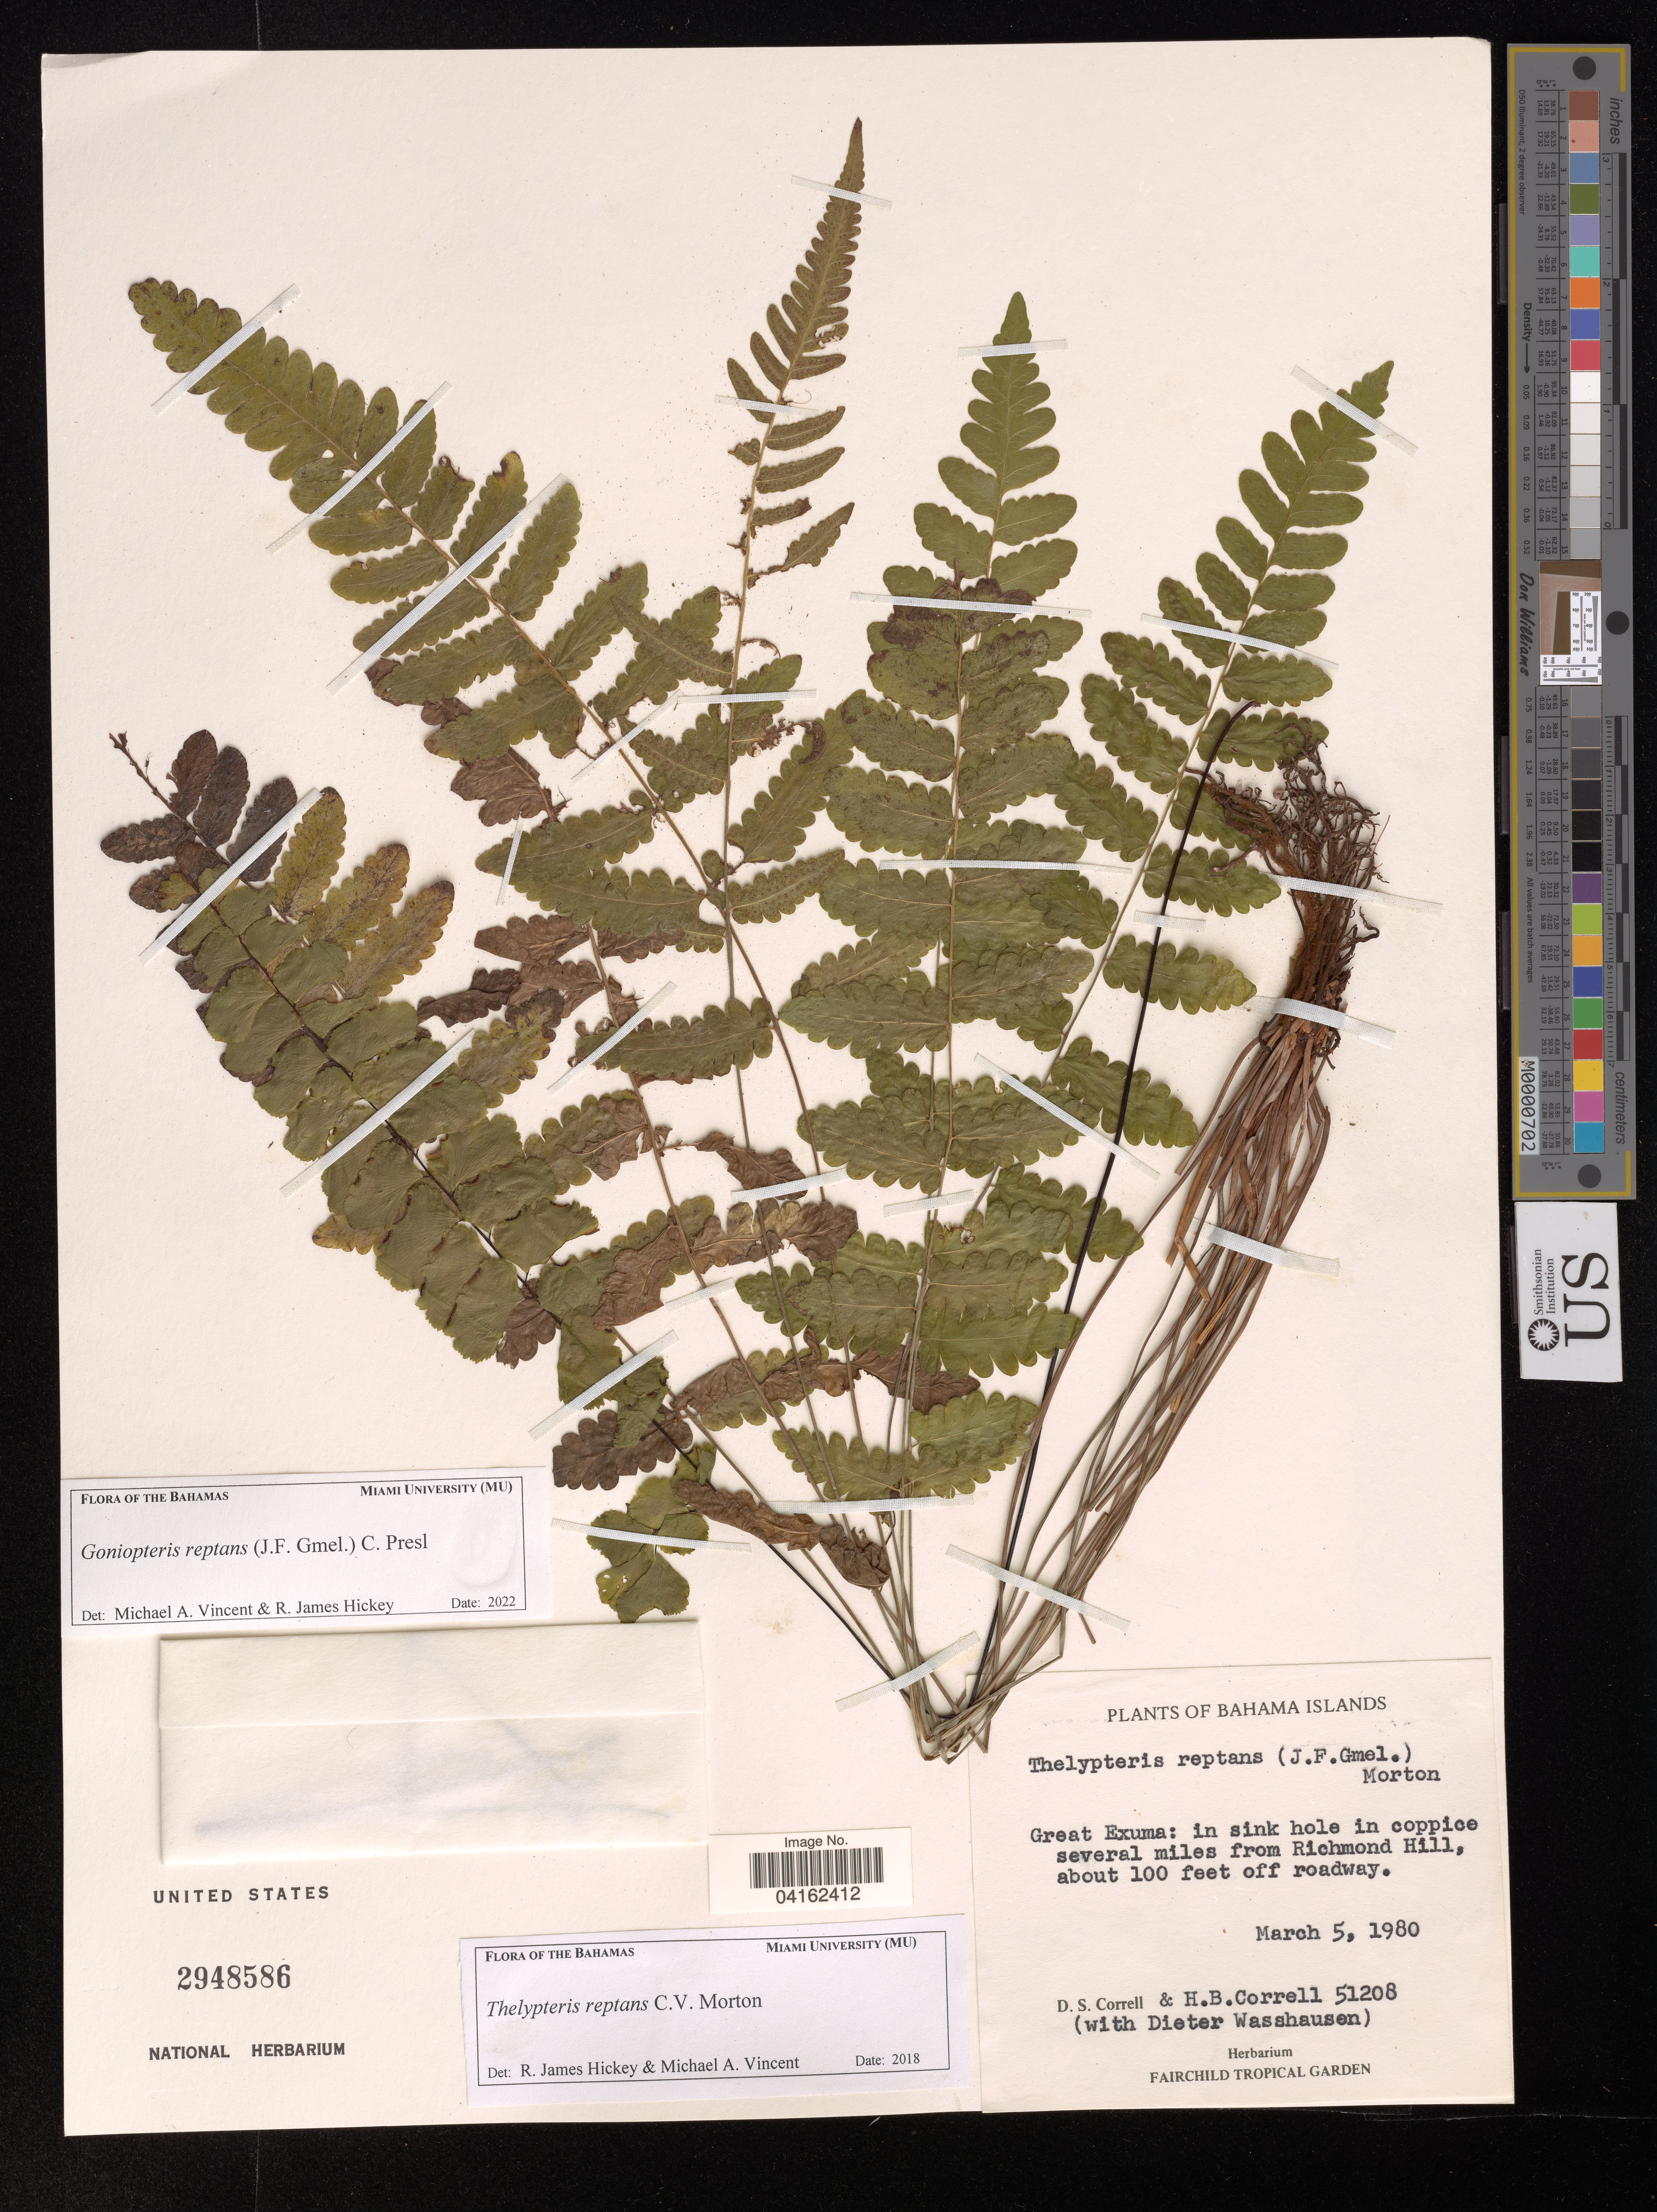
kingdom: Plantae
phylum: Tracheophyta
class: Polypodiopsida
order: Polypodiales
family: Thelypteridaceae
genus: Goniopteris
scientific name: Goniopteris reptans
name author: (J.F. Gmel.) C. Presl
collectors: D. S. Correll, H. Correll & D. C. Wasshausen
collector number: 51208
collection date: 1980-03-05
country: Bahamas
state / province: Exuma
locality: Great Exuma: in sink hole in coppice several miles from Richmond Hill, about 100 feet off roadway.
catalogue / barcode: US 2948586